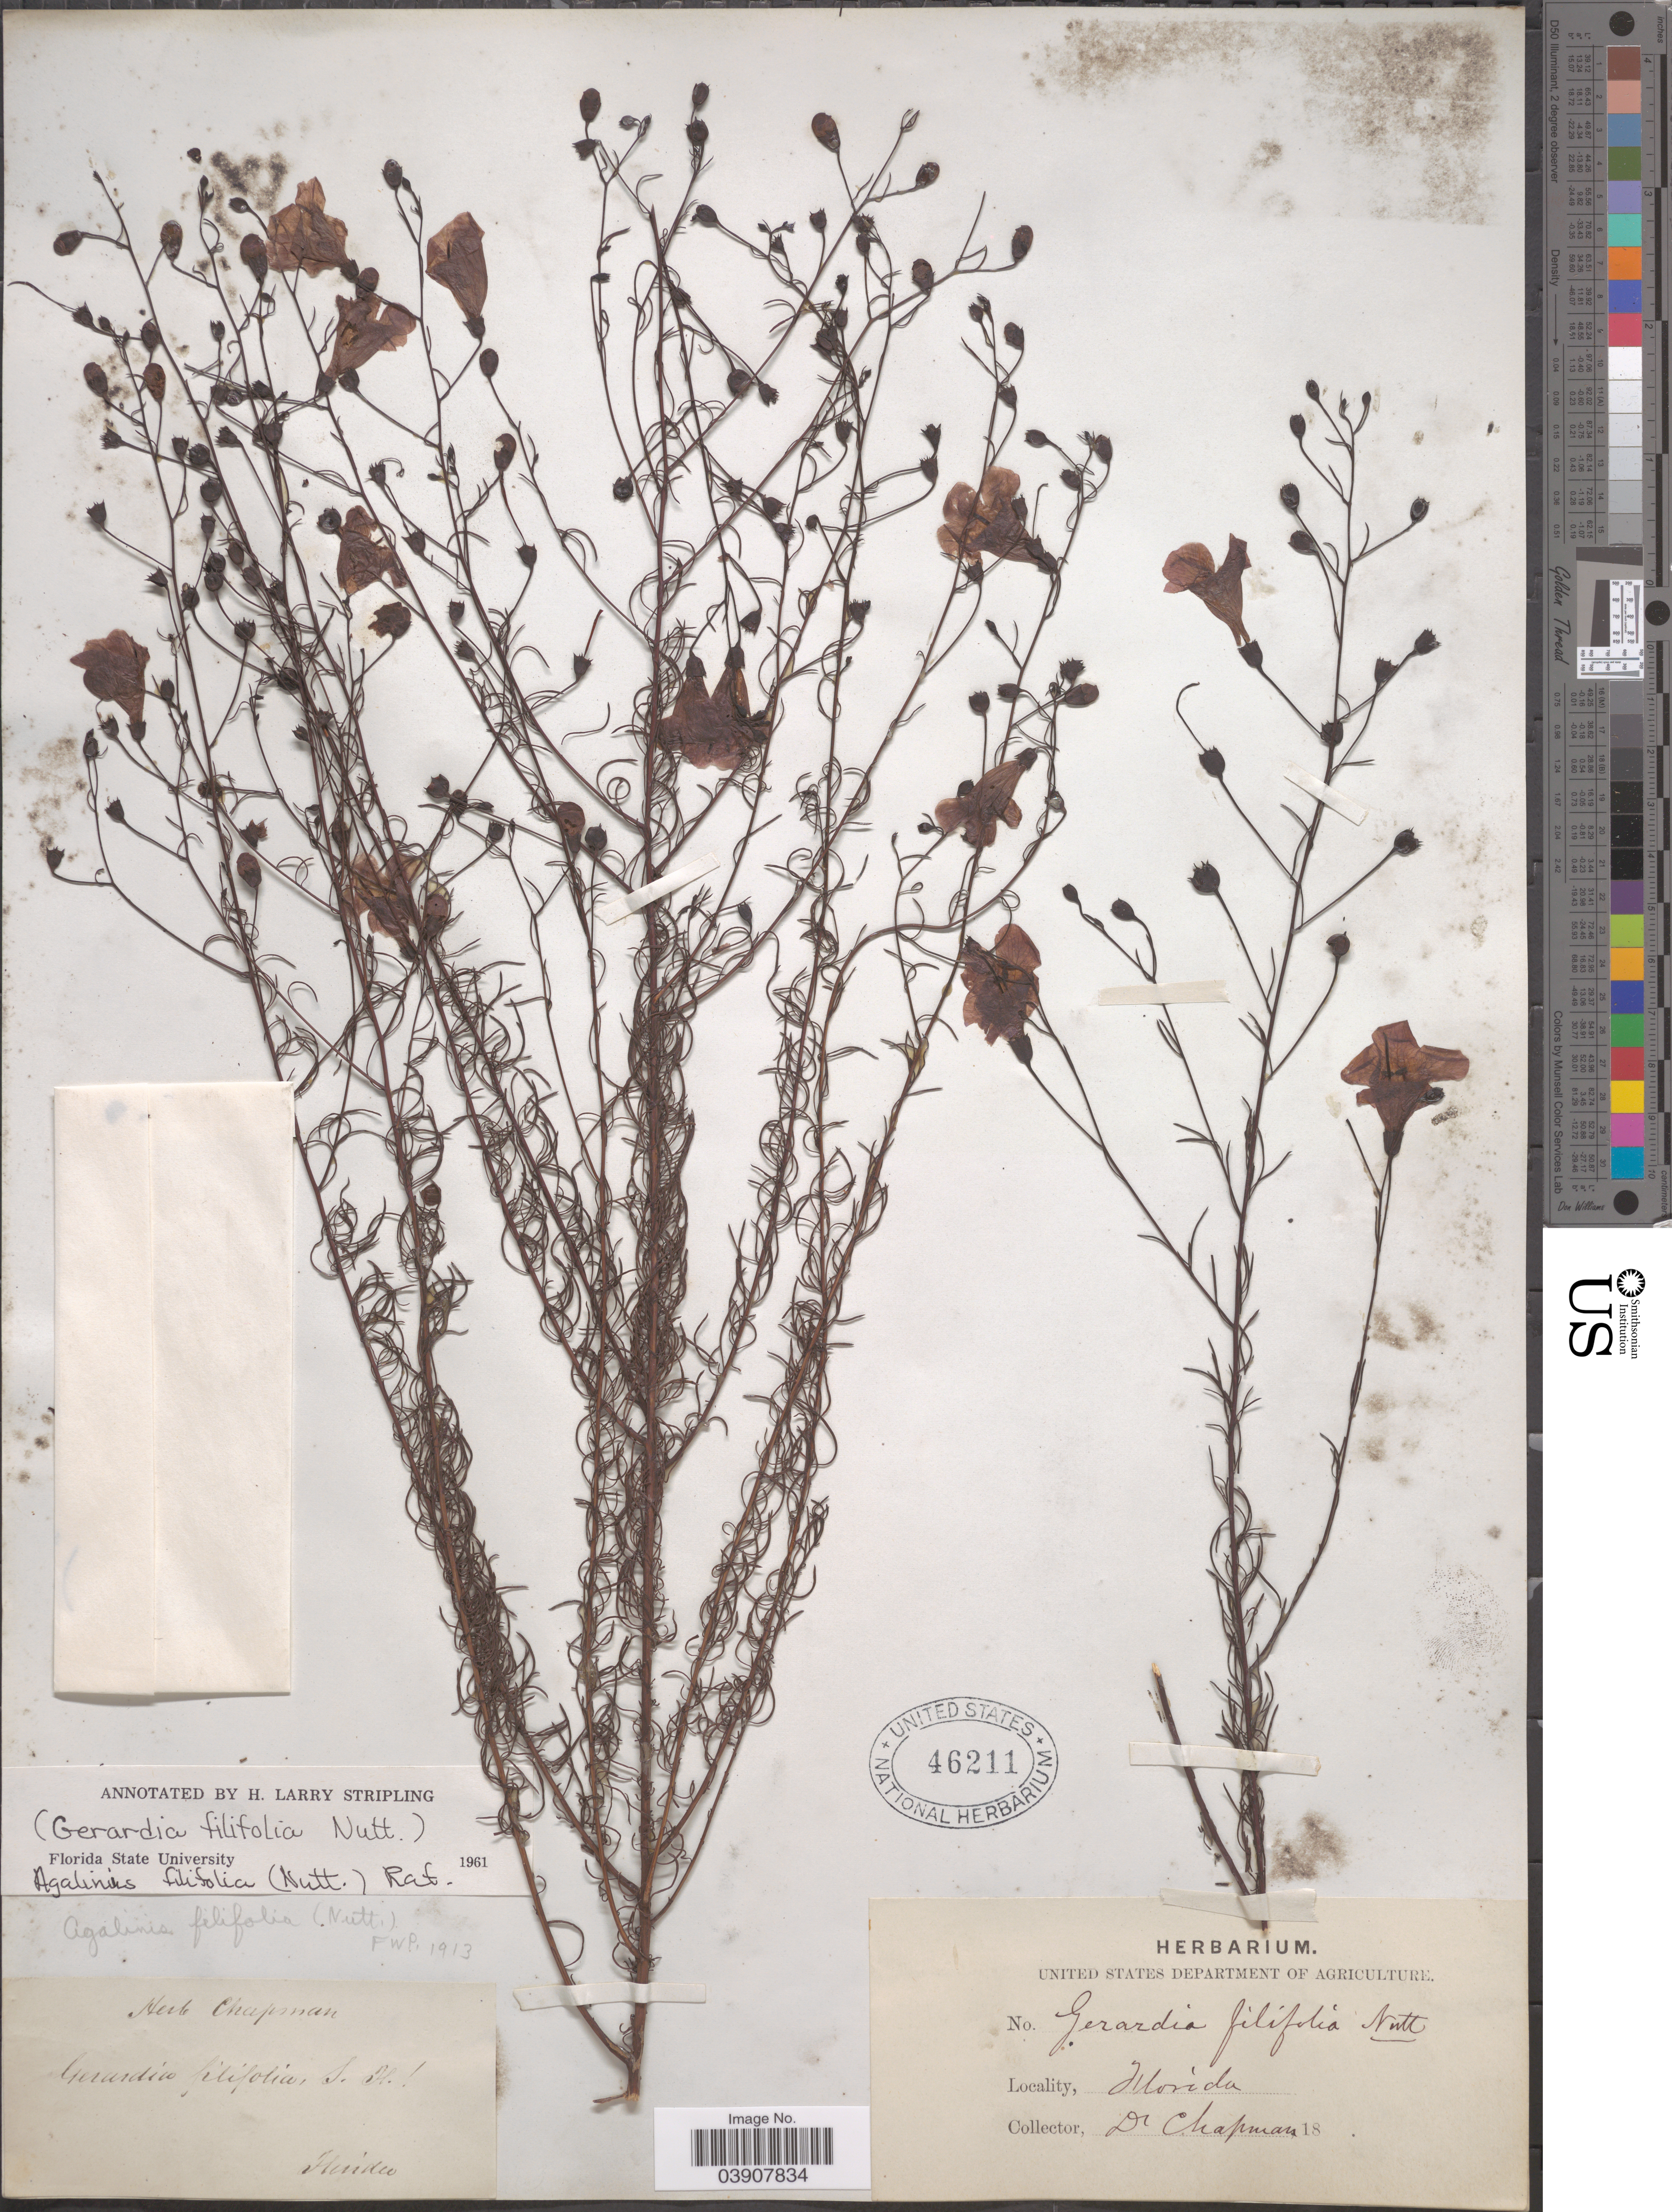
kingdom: Plantae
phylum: Tracheophyta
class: Magnoliopsida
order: Lamiales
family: Orobanchaceae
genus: Agalinis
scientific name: Agalinis filifolia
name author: Raf.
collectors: A. Chapman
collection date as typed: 18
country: United States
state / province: Florida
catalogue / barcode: US 46211